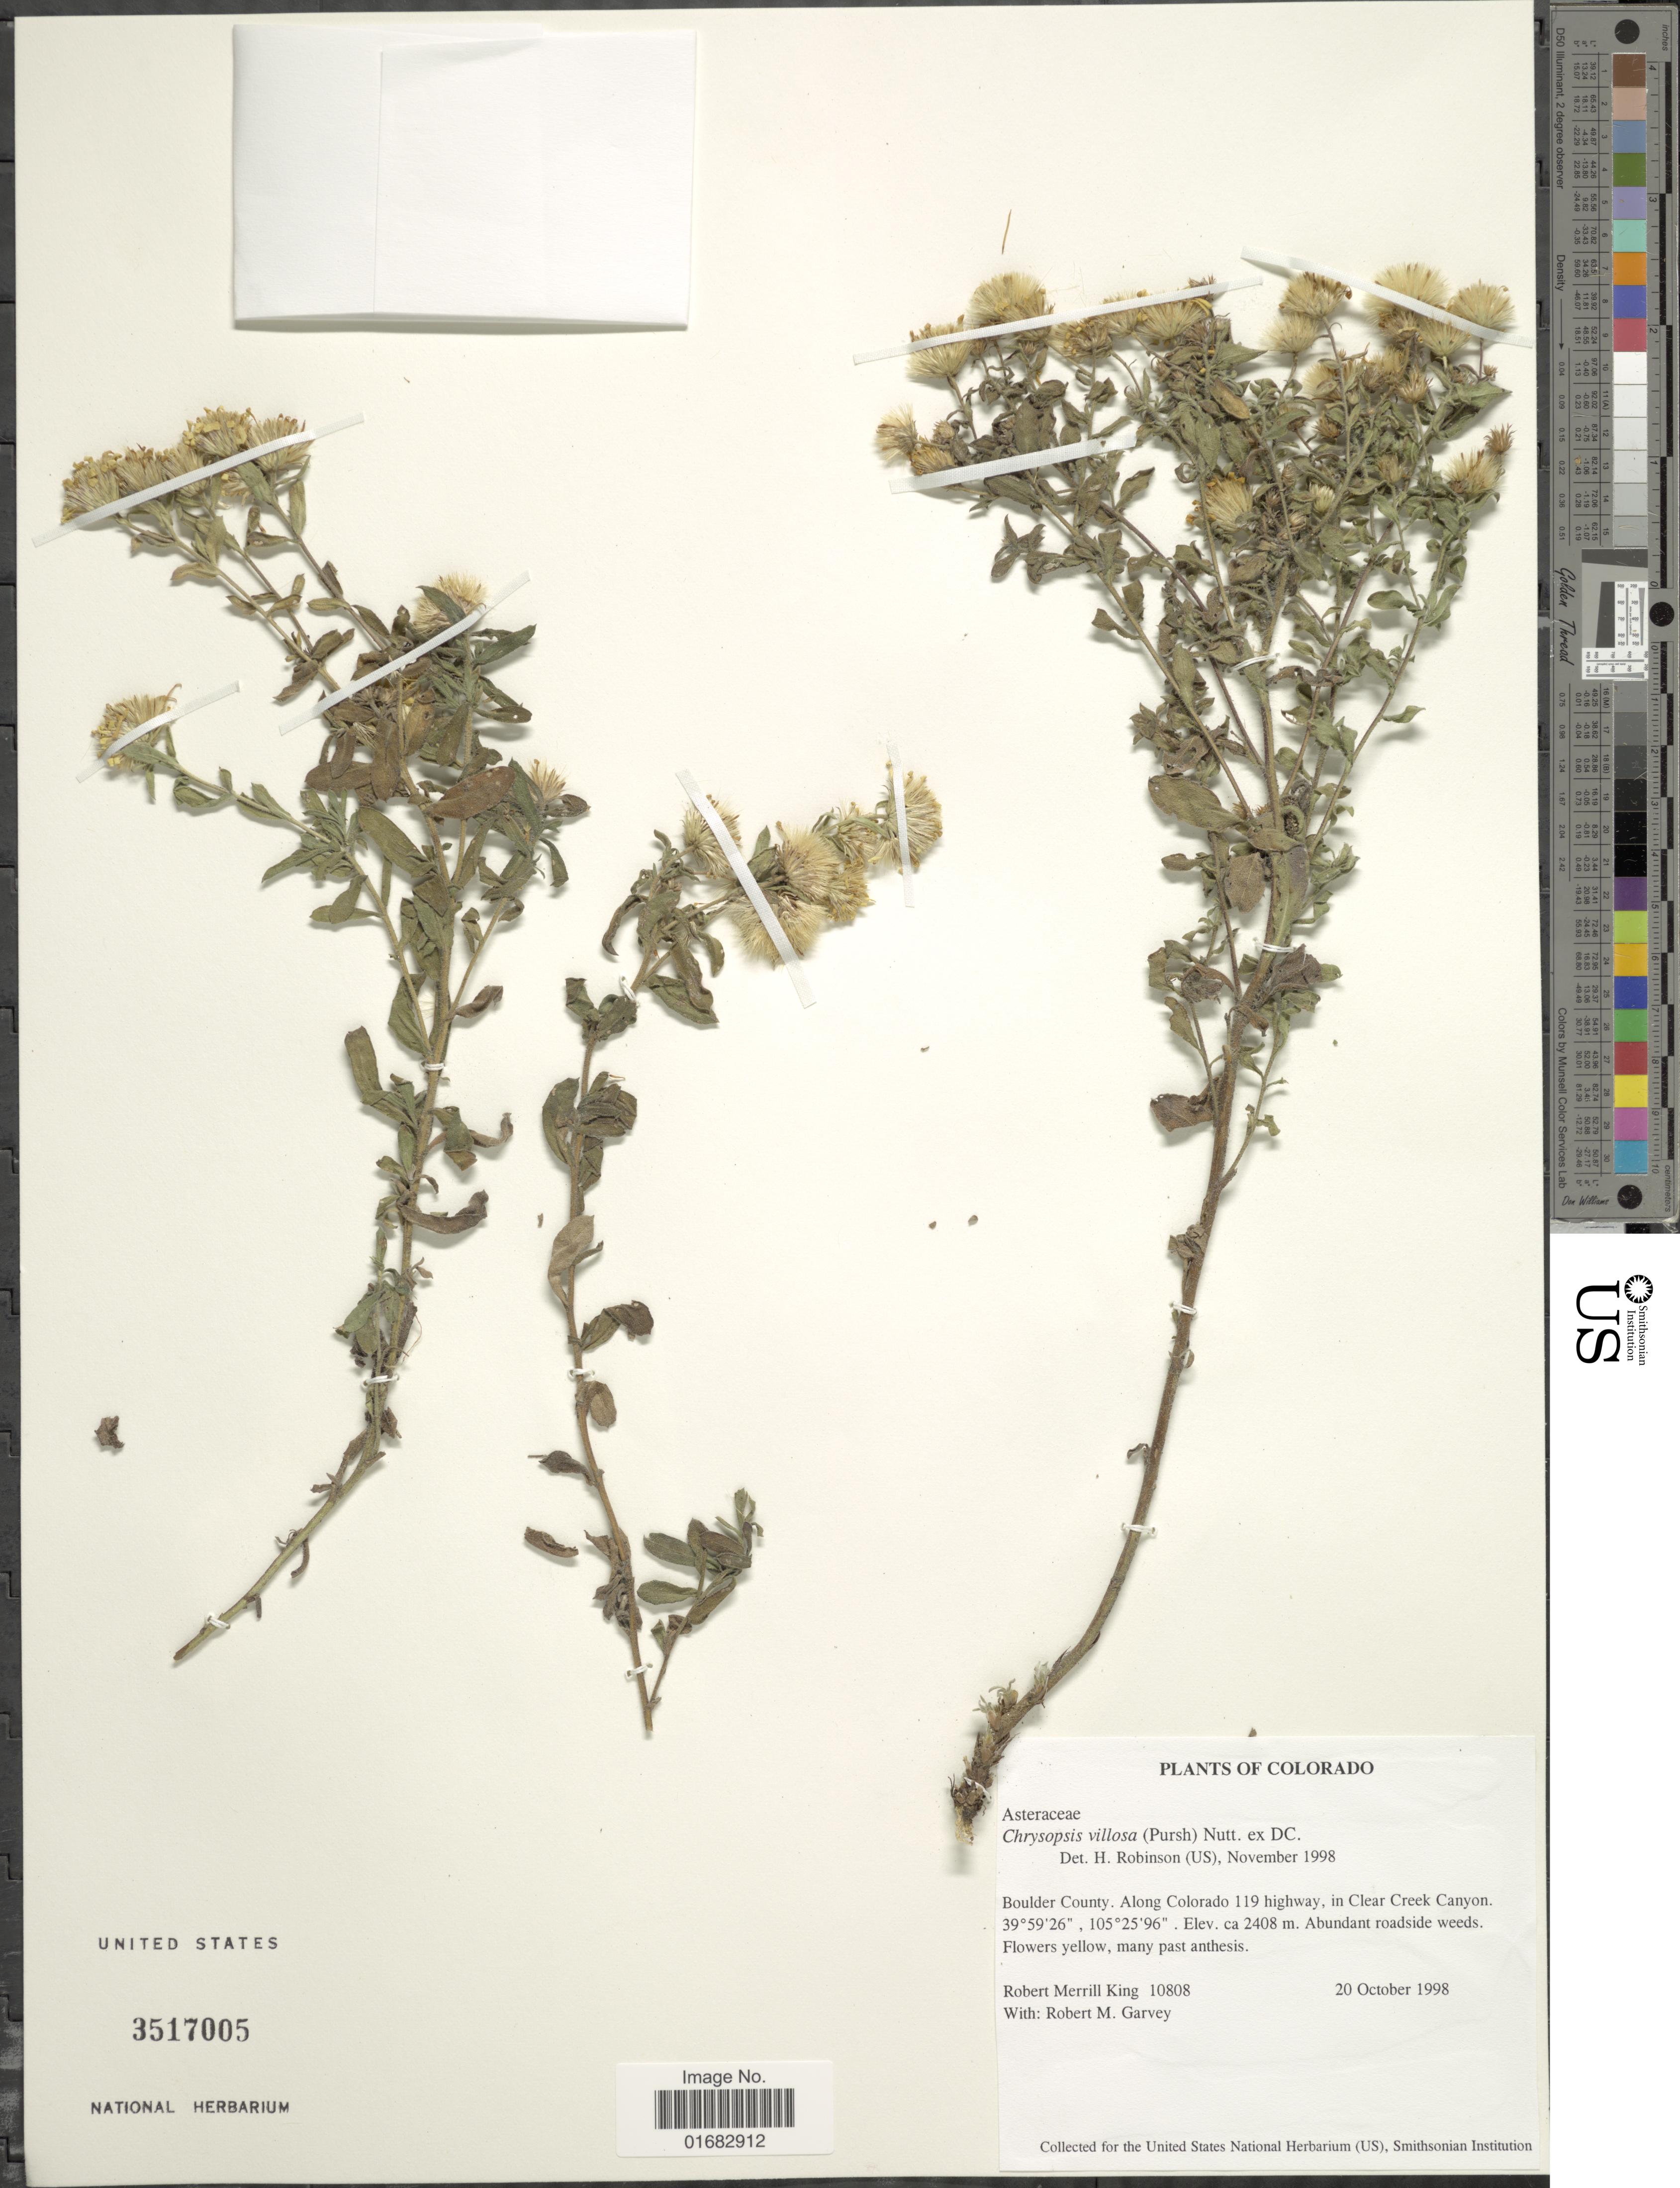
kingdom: Plantae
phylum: Tracheophyta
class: Magnoliopsida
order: Asterales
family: Asteraceae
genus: Heterotheca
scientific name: Heterotheca villosa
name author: (Pursh) Shinners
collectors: R. M. King & R. Garvey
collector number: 10808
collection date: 1998-10-20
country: United States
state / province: Colorado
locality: Boulder County. Along Colorado 119 highway, in Clear Creek Canyon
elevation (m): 2408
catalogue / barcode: US 3517005